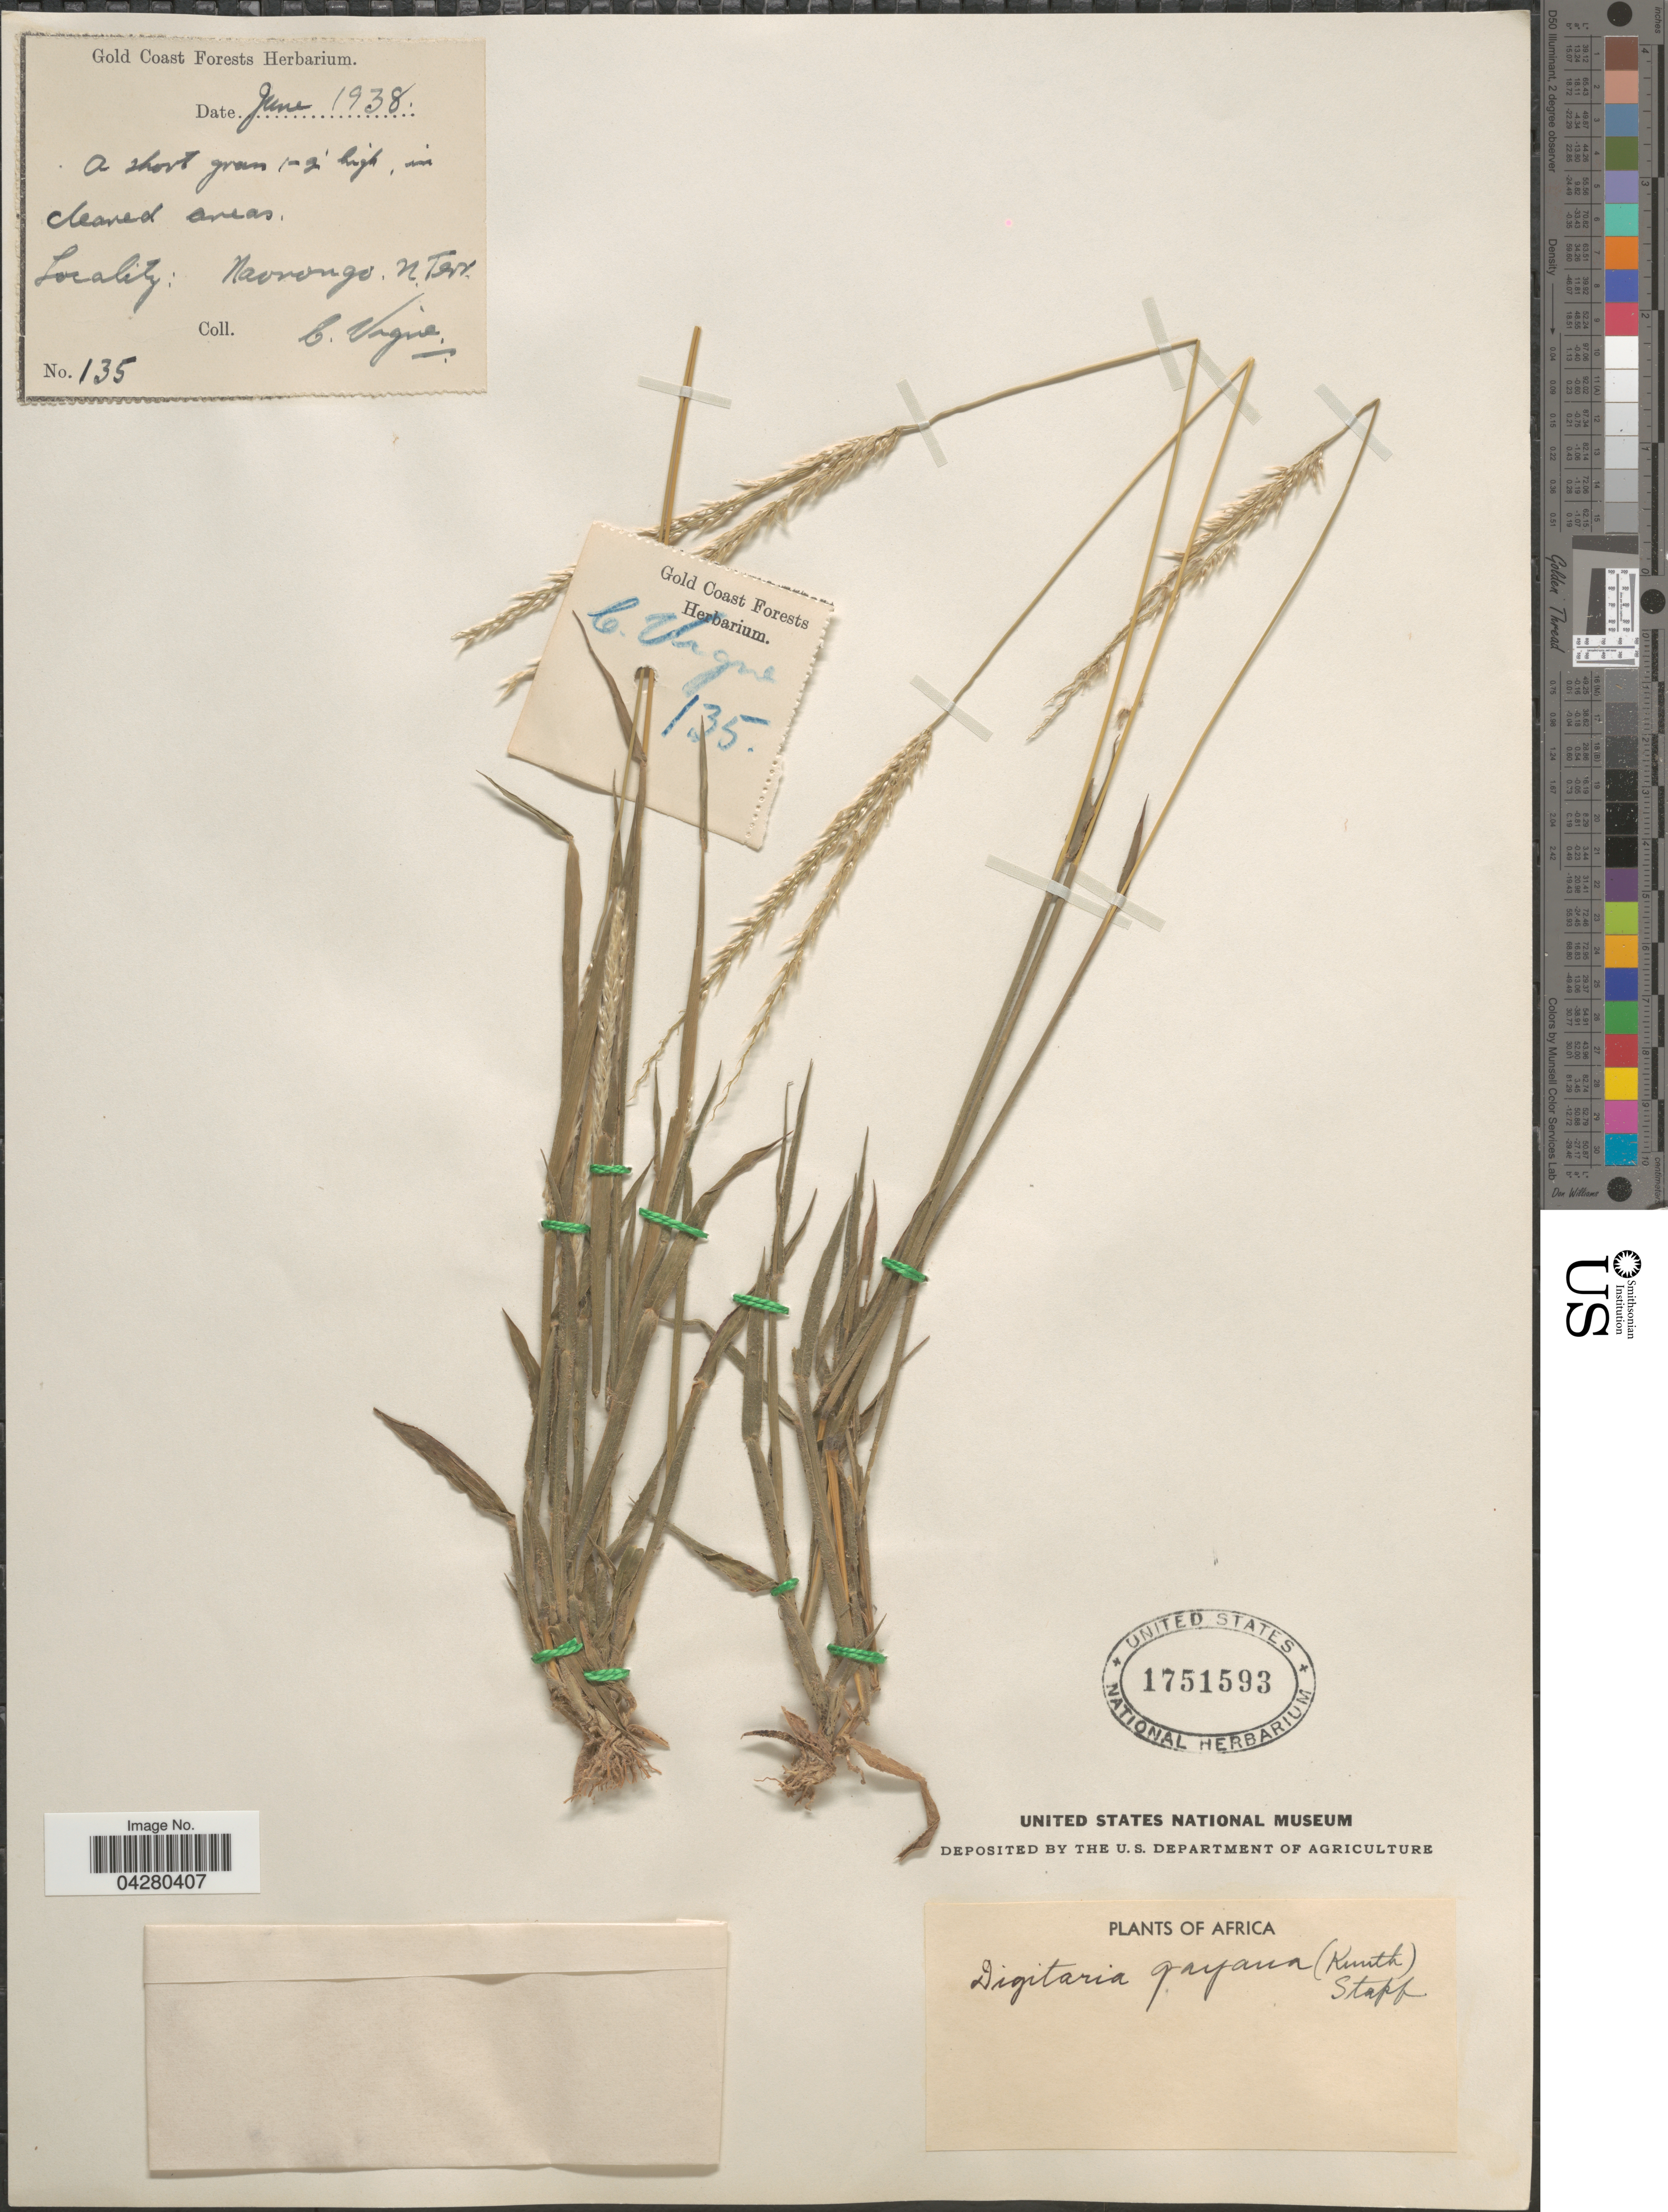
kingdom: Plantae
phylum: Tracheophyta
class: Liliopsida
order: Poales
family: Poaceae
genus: Digitaria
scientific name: Digitaria gayana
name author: (Kunth) Stapf ex A. Chev.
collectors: C. Vigne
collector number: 135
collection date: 1938-06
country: Ghana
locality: Africa. Navrongo. N. Terr.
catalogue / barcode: US 1751593